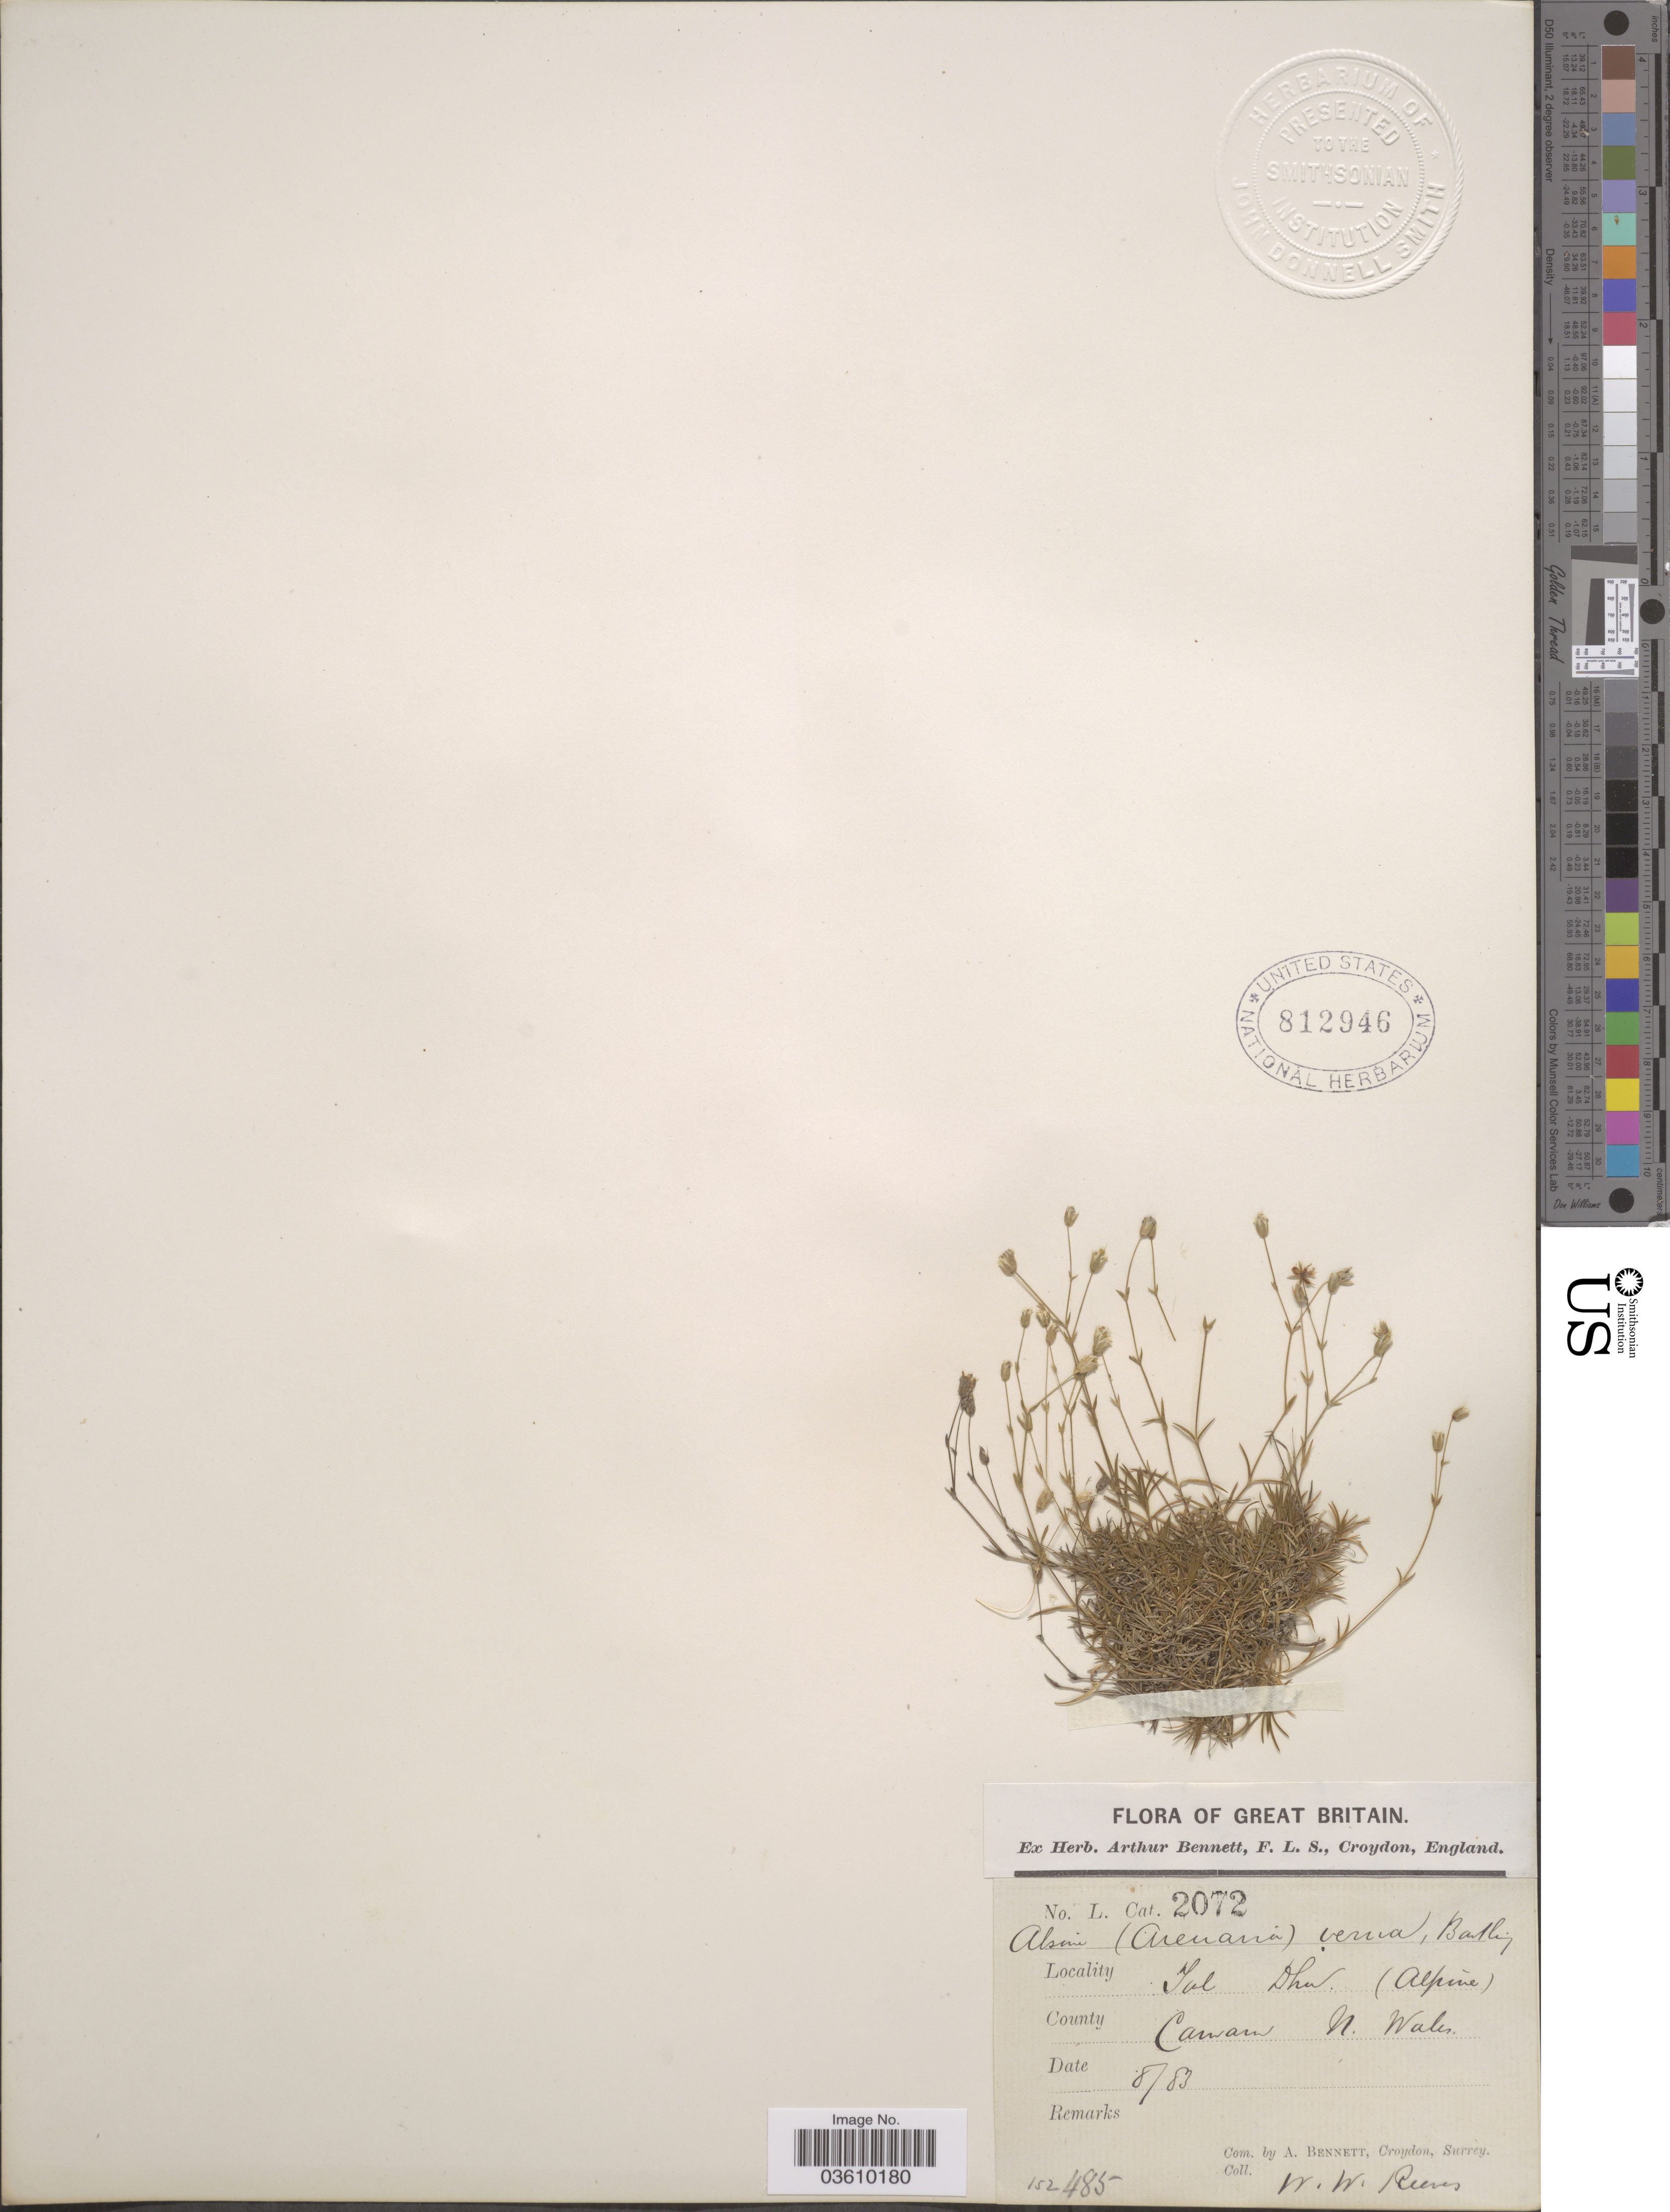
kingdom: Plantae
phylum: Tracheophyta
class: Magnoliopsida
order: Caryophyllales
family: Caryophyllaceae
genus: Stellaria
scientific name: Stellaria verna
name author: (L.) MacMill.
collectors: W. Reeves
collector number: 152/485?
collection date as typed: Transcribed d/m/y: /8/83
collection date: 1883-08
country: United Kingdom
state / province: Wales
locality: Great Britain. County Carawn N. Wales.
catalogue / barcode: US 812946